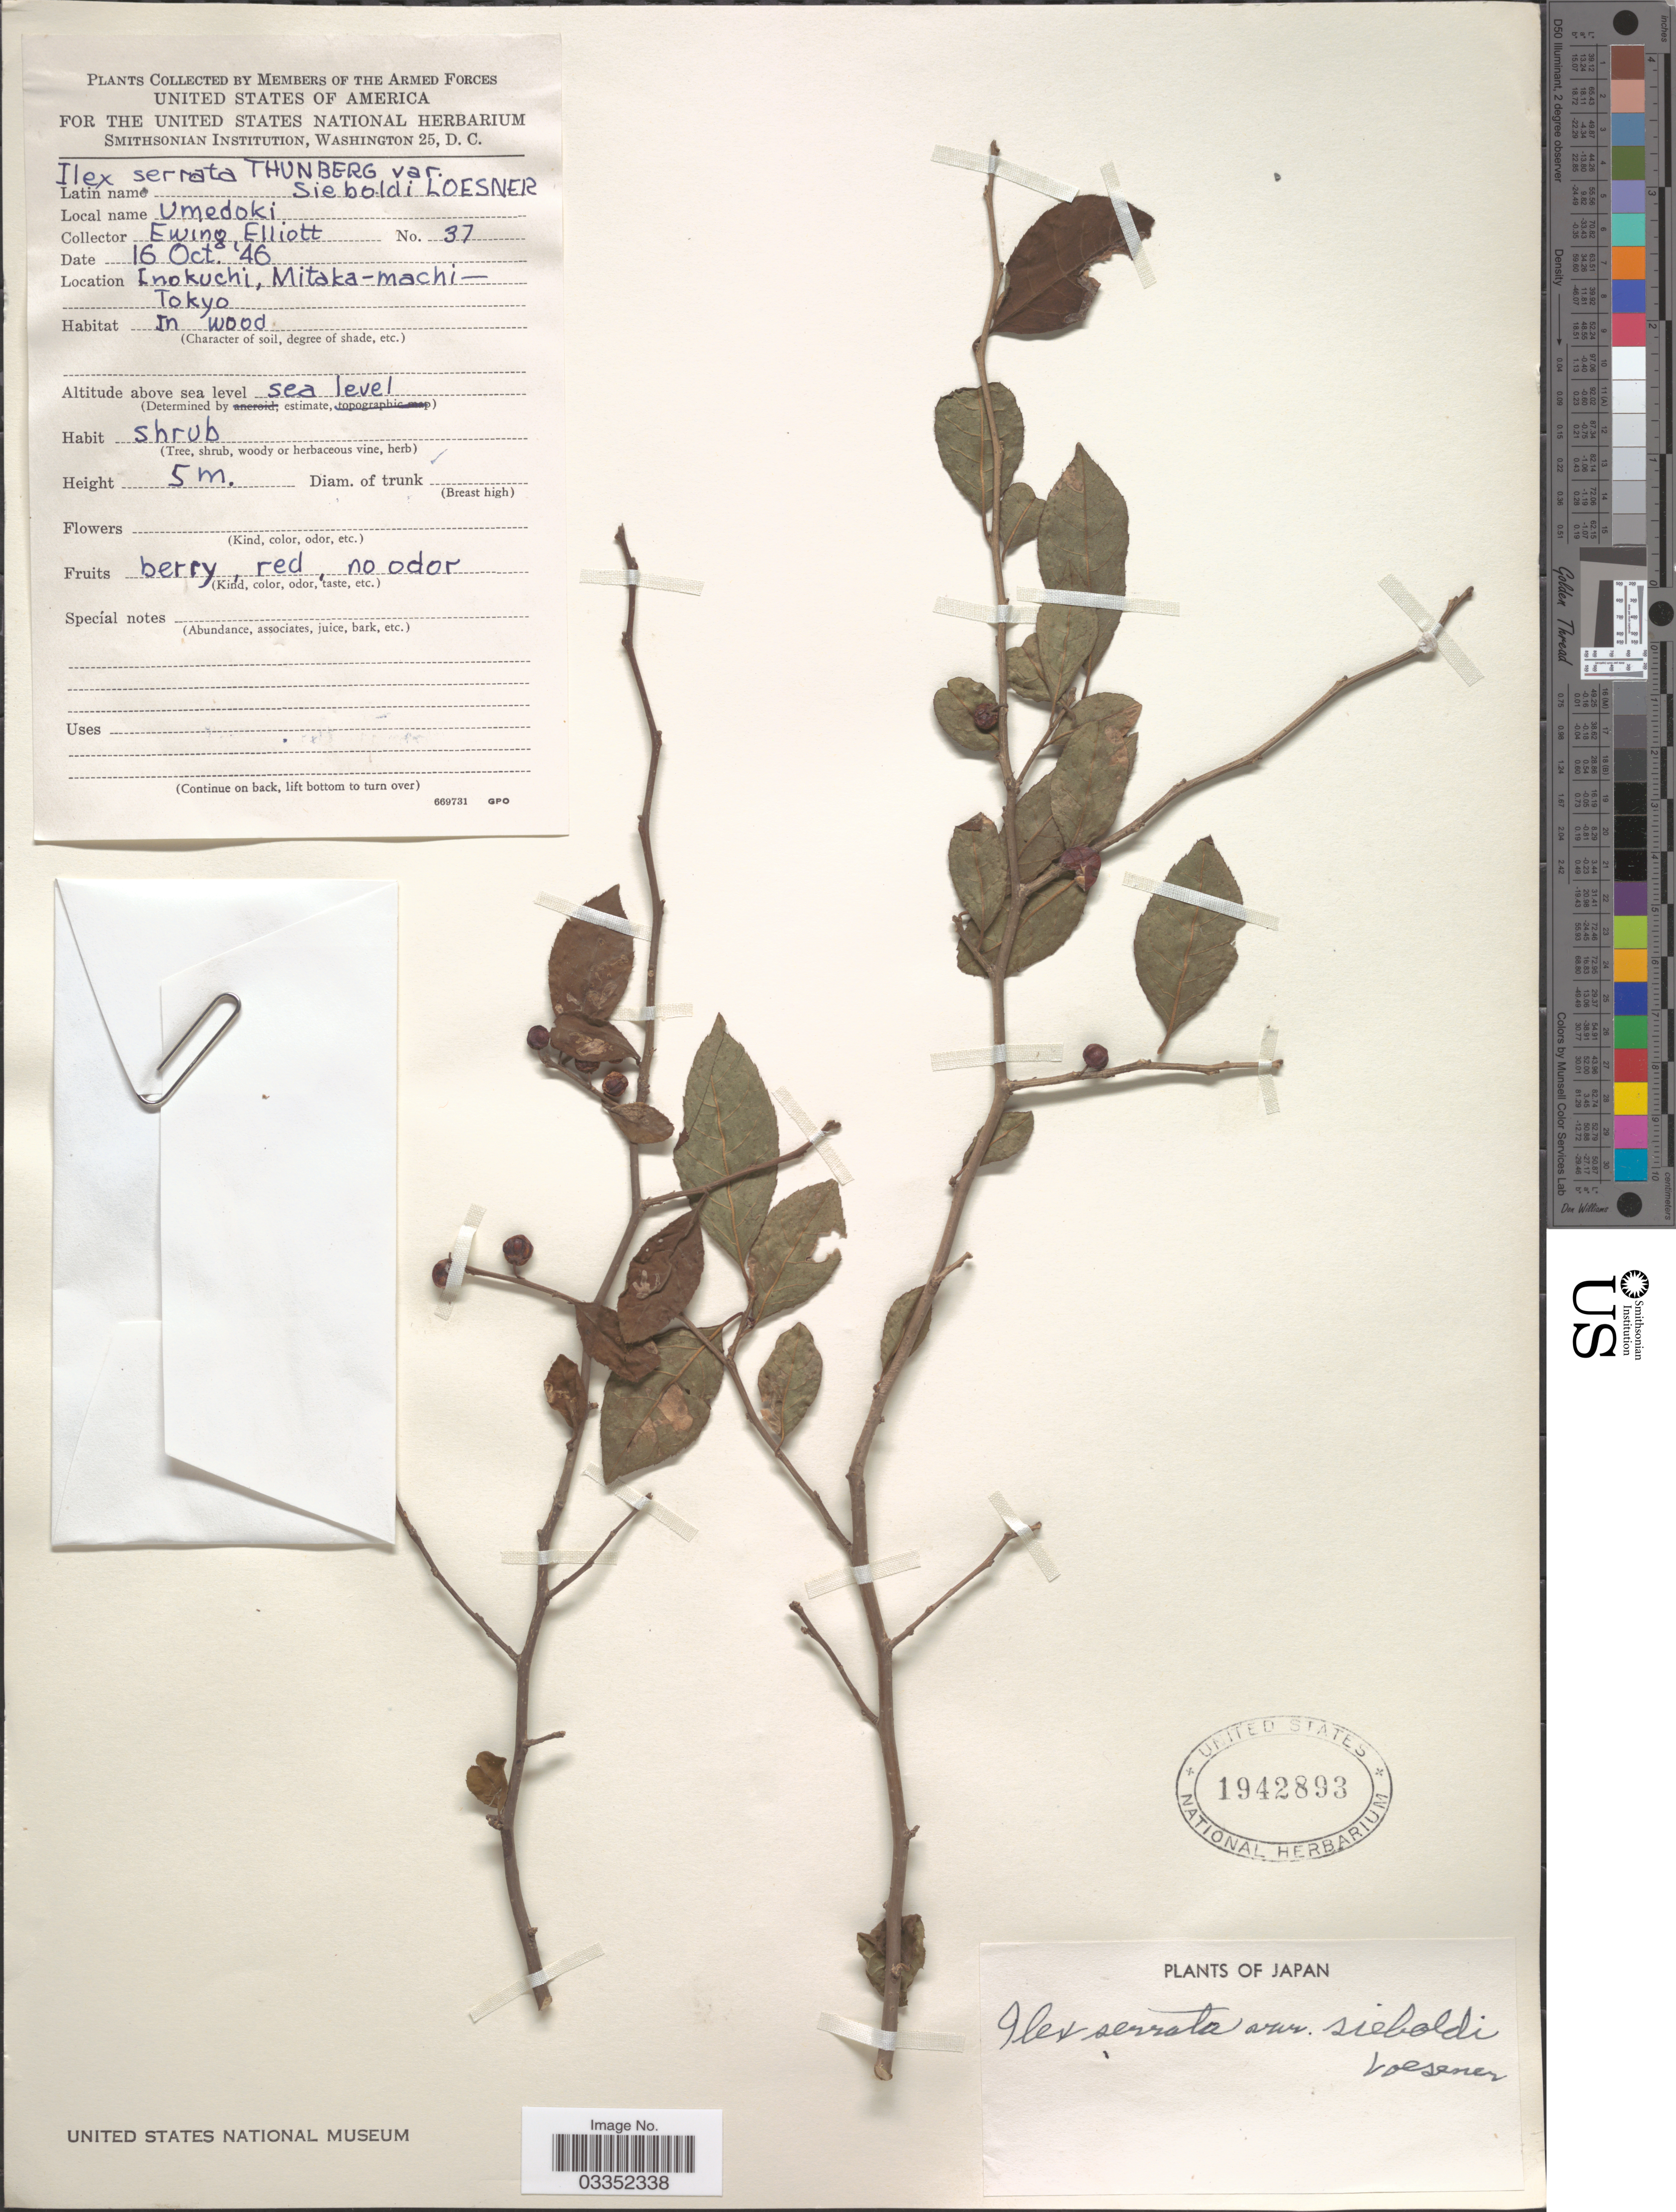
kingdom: Plantae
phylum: Tracheophyta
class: Magnoliopsida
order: Aquifoliales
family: Aquifoliaceae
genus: Ilex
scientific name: Ilex sieboldii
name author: Miq.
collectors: E. Elliott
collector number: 37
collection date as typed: Transcribed d/m/y: 16/10/46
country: Japan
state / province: Tokyo, Federal City of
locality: Inokuchi, Mitaka-machi.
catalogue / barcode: US 1942893